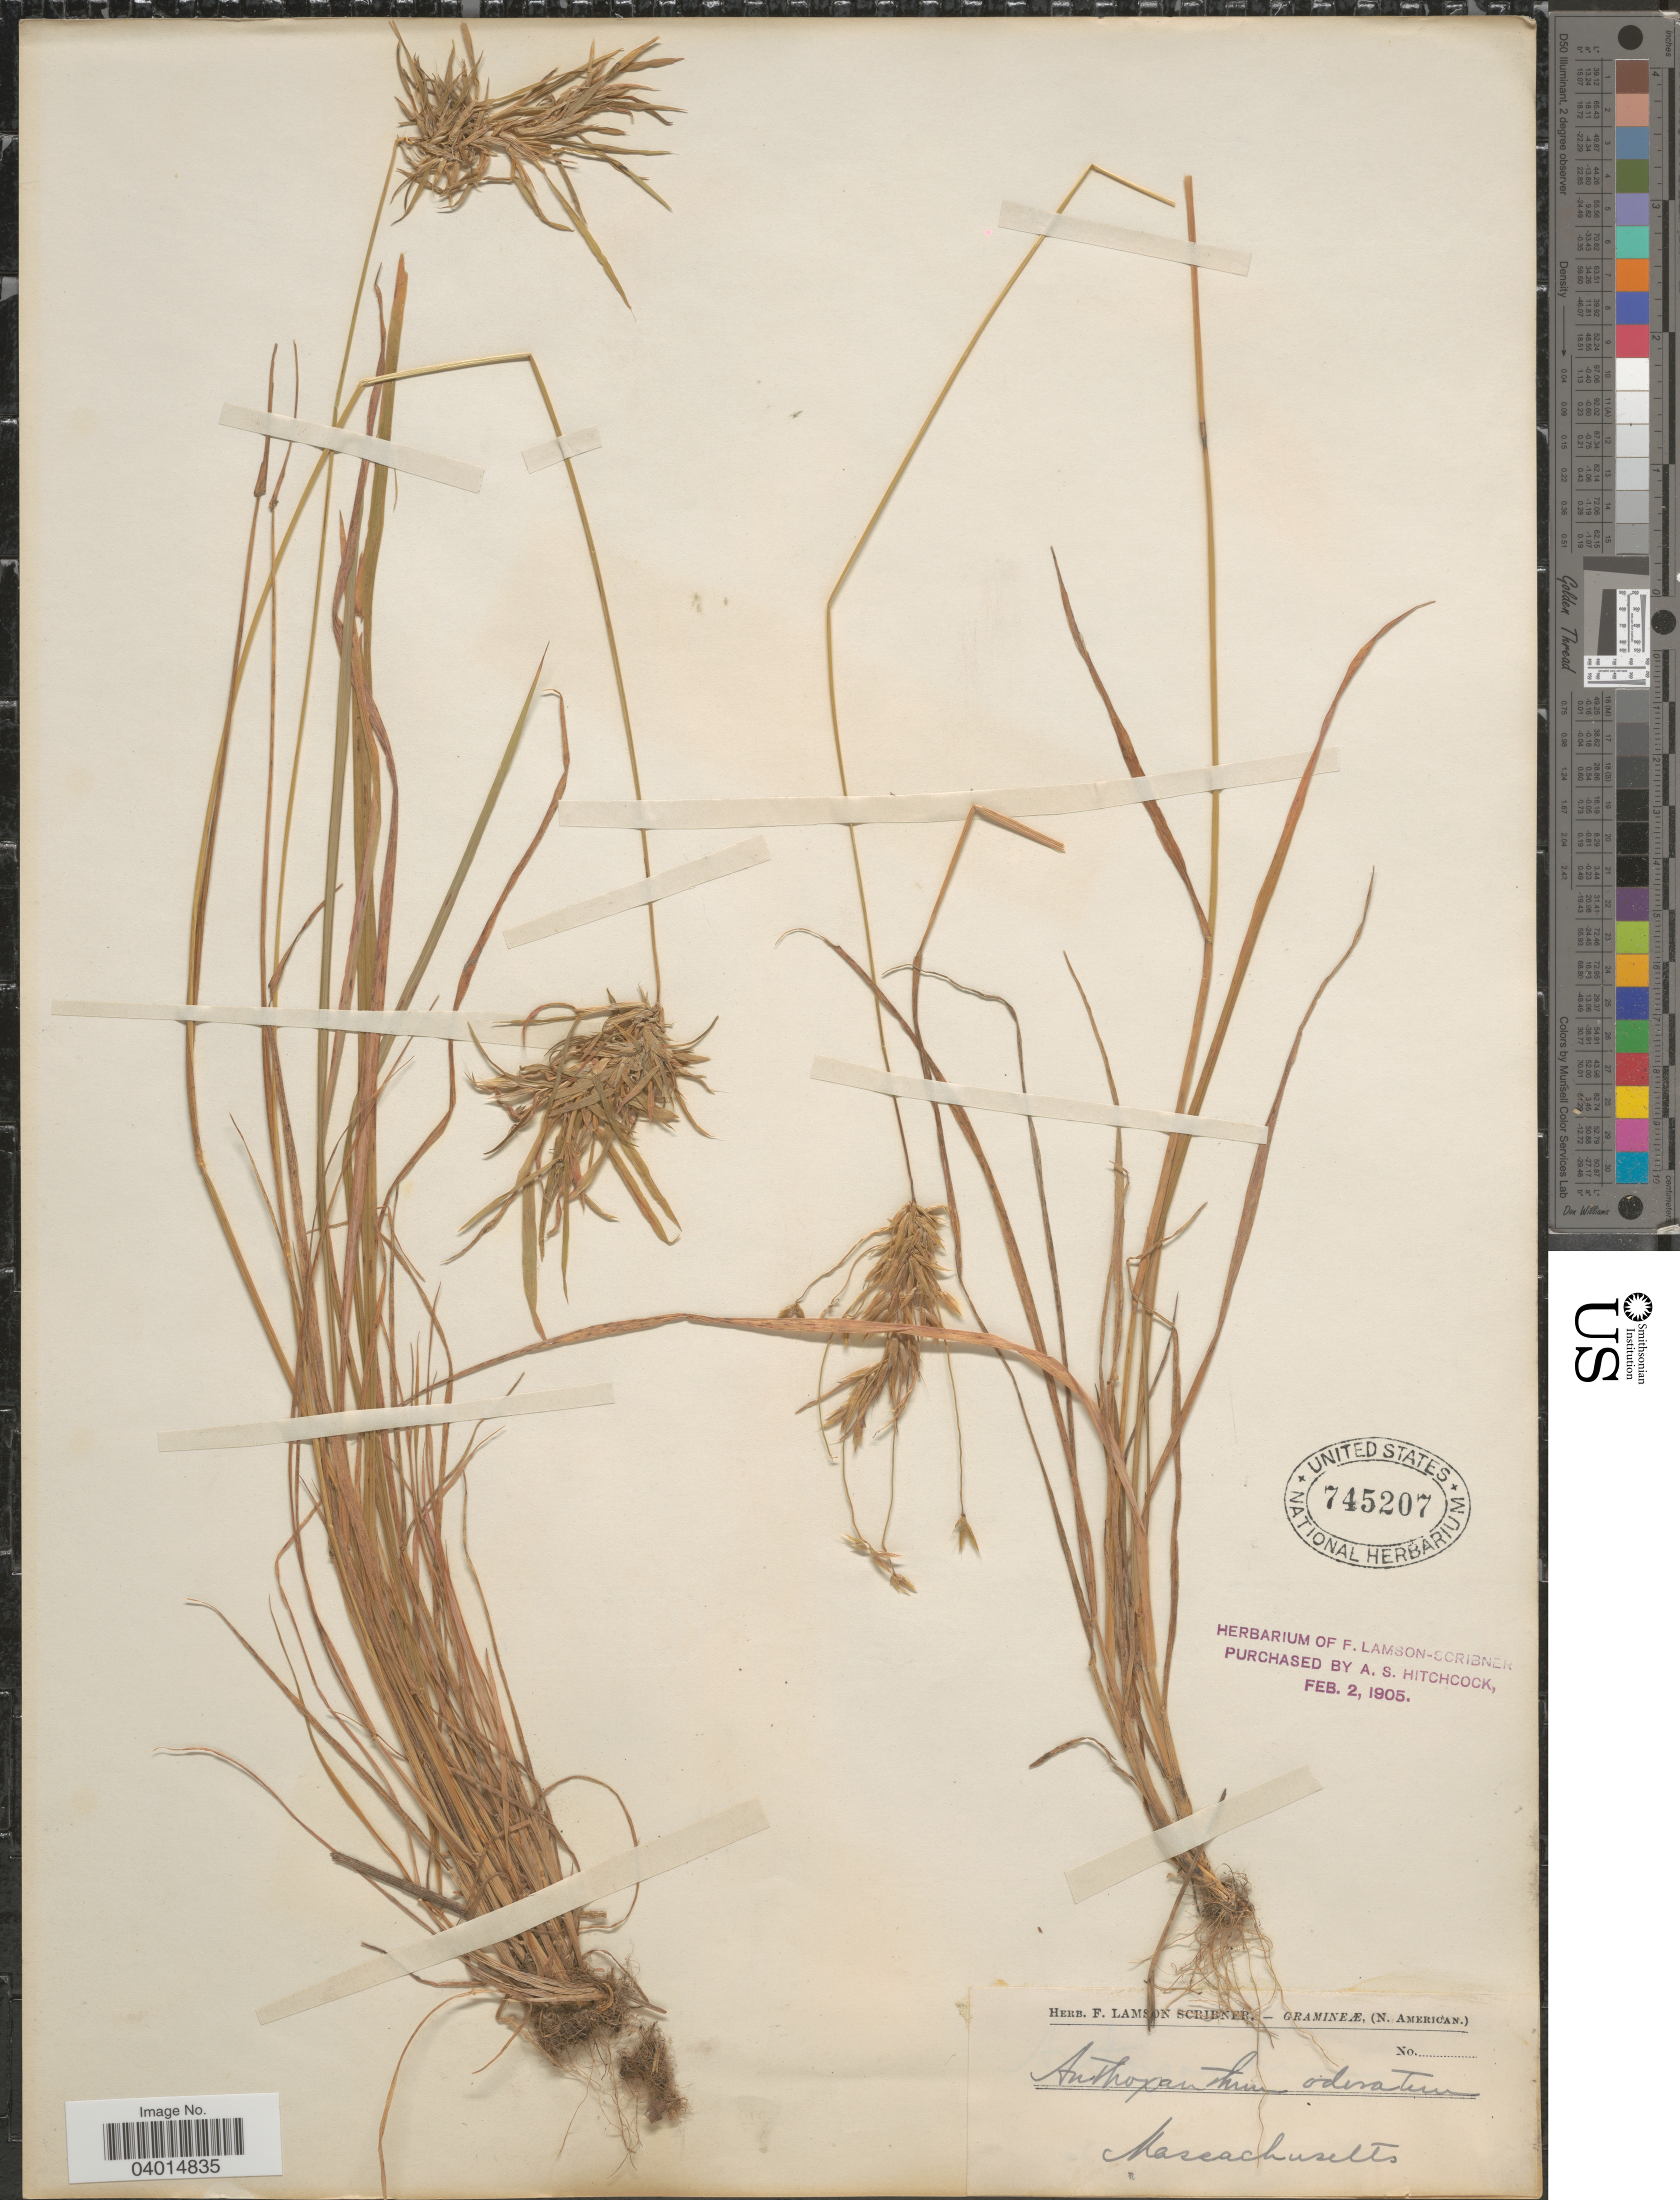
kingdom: Plantae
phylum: Tracheophyta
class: Liliopsida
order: Poales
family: Poaceae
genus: Anthoxanthum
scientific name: Anthoxanthum odoratum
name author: L.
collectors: ex herb. F. Lamson Scribner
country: United States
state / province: Massachusetts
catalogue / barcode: US 745207